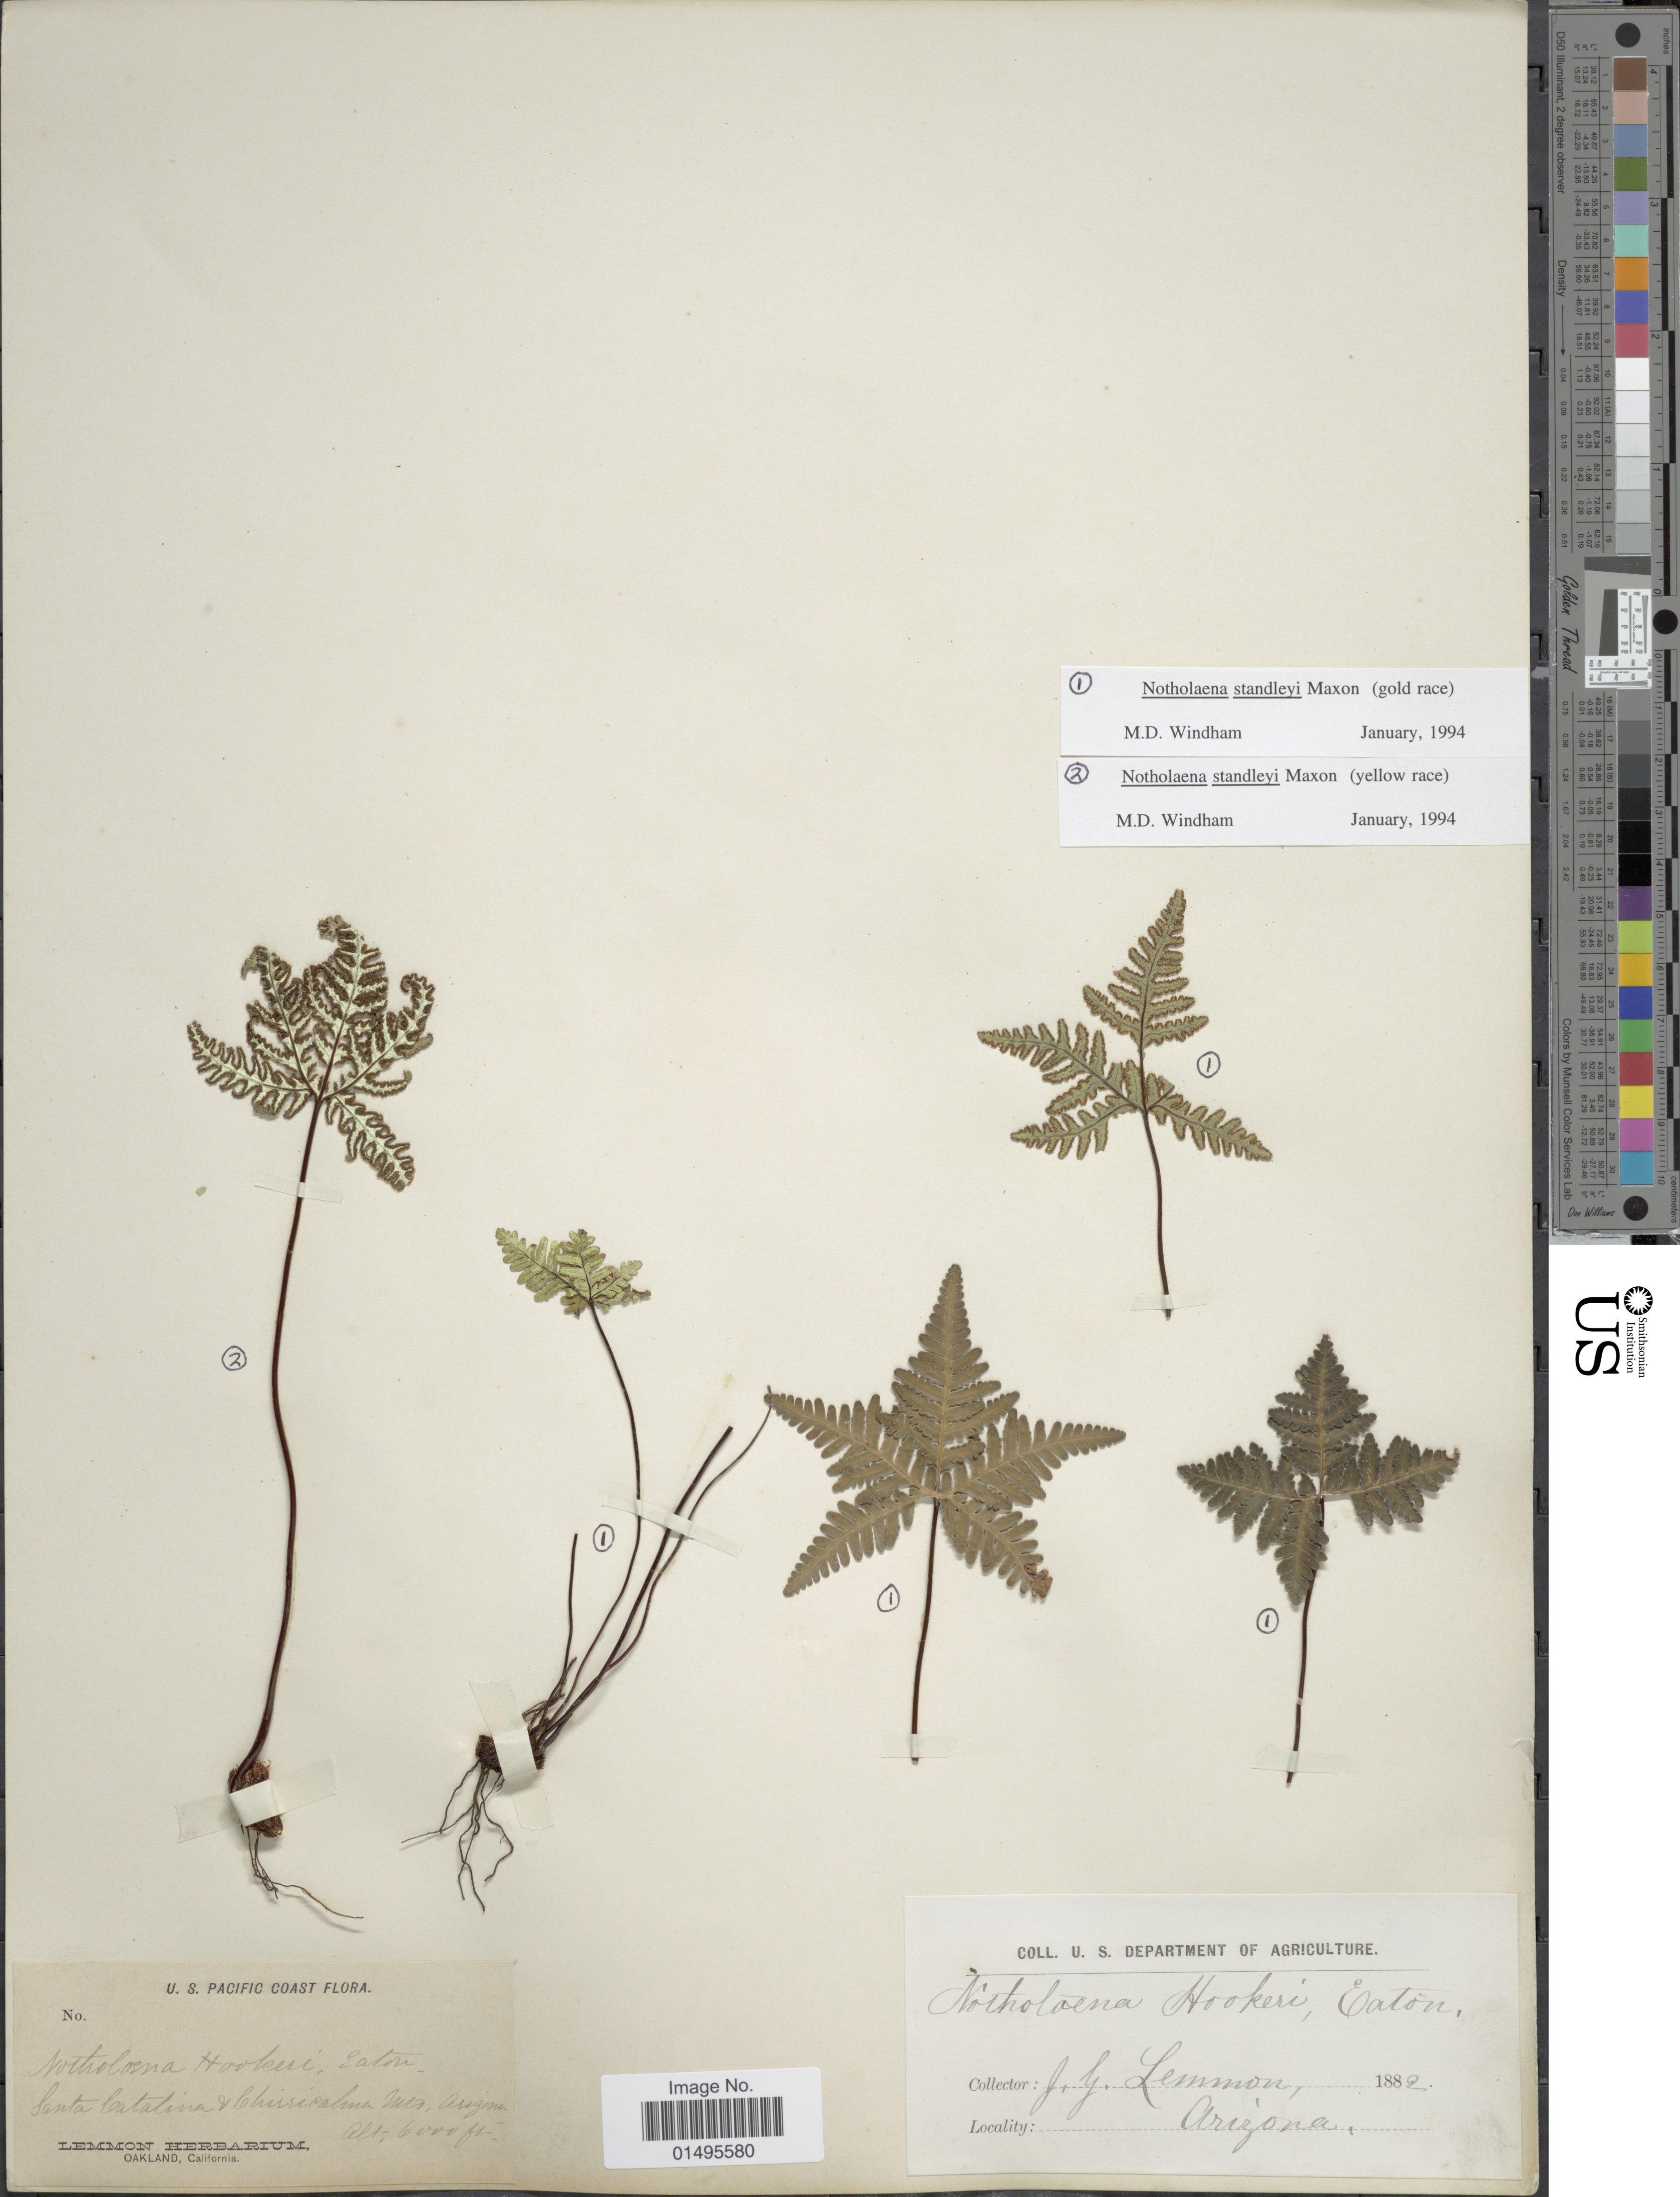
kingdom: Plantae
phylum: Tracheophyta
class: Polypodiopsida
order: Polypodiales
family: Pteridaceae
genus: Notholaena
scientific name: Notholaena standleyi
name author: Maxon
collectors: J. Lemmon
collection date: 1882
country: United States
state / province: Arizona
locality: Pacific Coast, Santa Catalina, Chiricahua Mts, Arizona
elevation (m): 1829